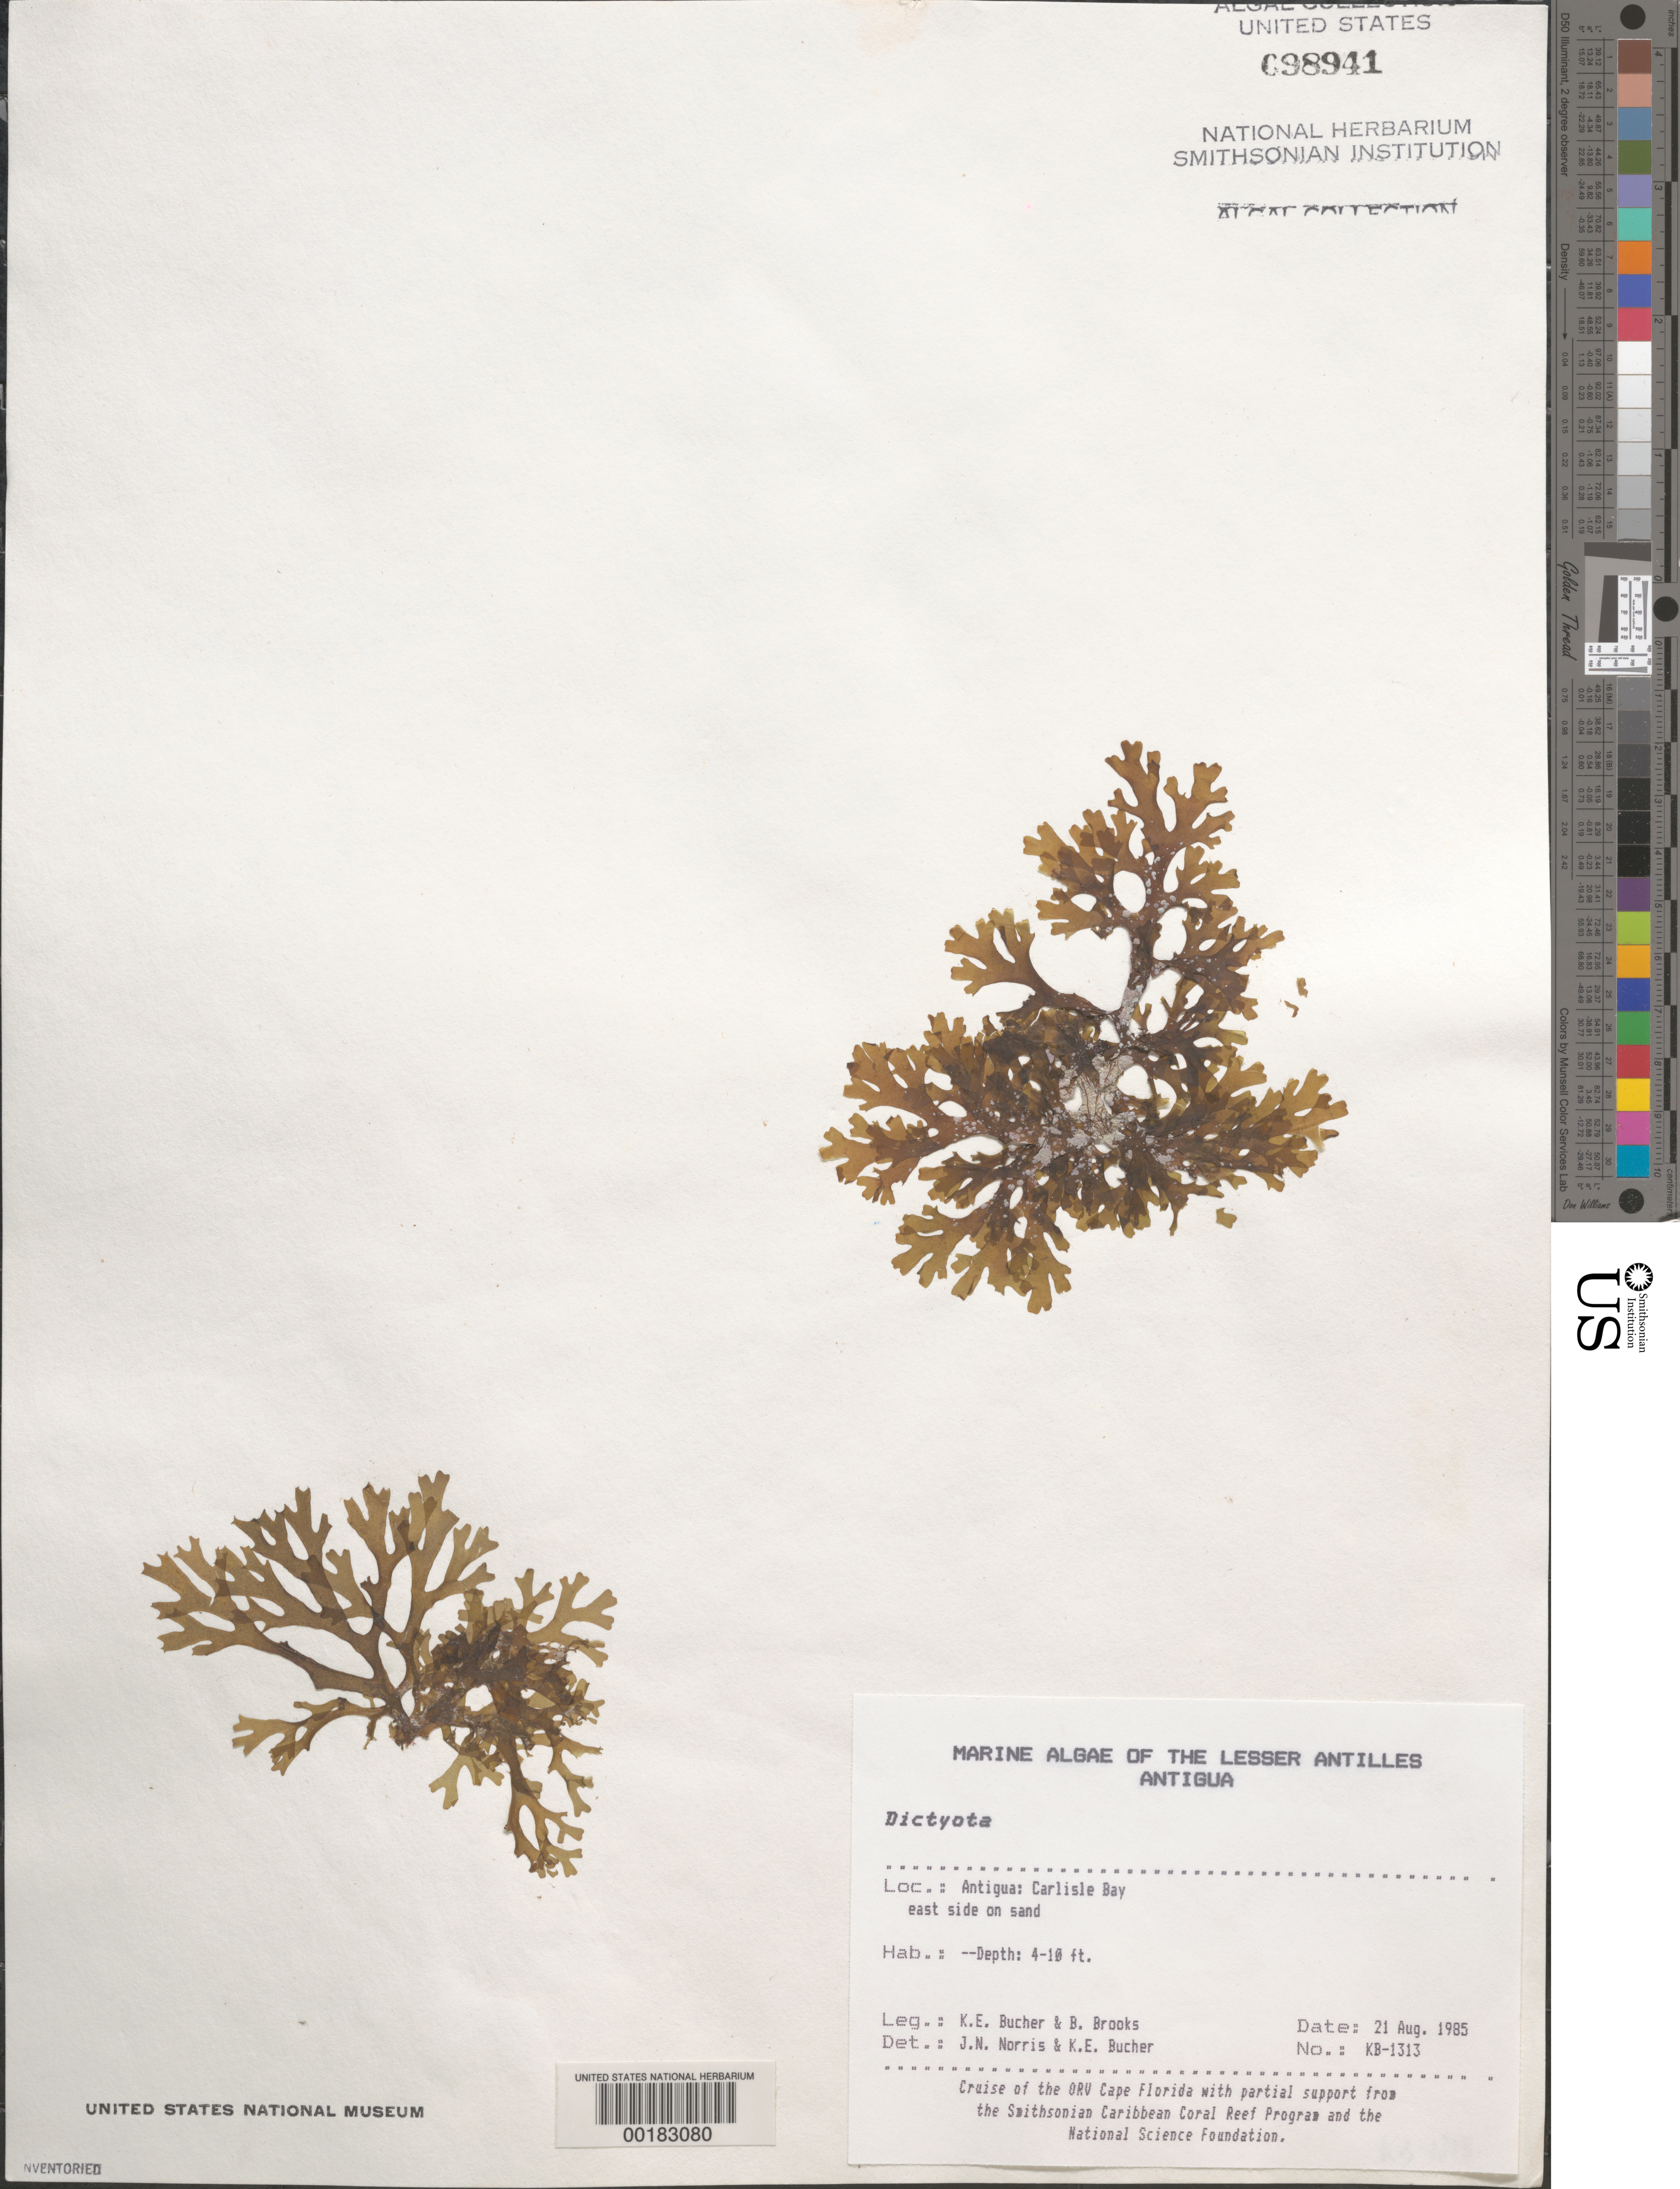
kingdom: Chromista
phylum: Ochrophyta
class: Phaeophyceae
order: Dictyotales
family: Dictyotaceae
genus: Dictyota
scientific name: Dictyota sp.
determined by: Norris, J. N.; Bucher, K. E.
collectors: K. E. Bucher & B. Brooks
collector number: KB-1313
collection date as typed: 21 Aug 1985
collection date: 1985-08-21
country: Antigua and Barbuda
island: Antigua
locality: Carlisle Bay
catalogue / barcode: US 98941